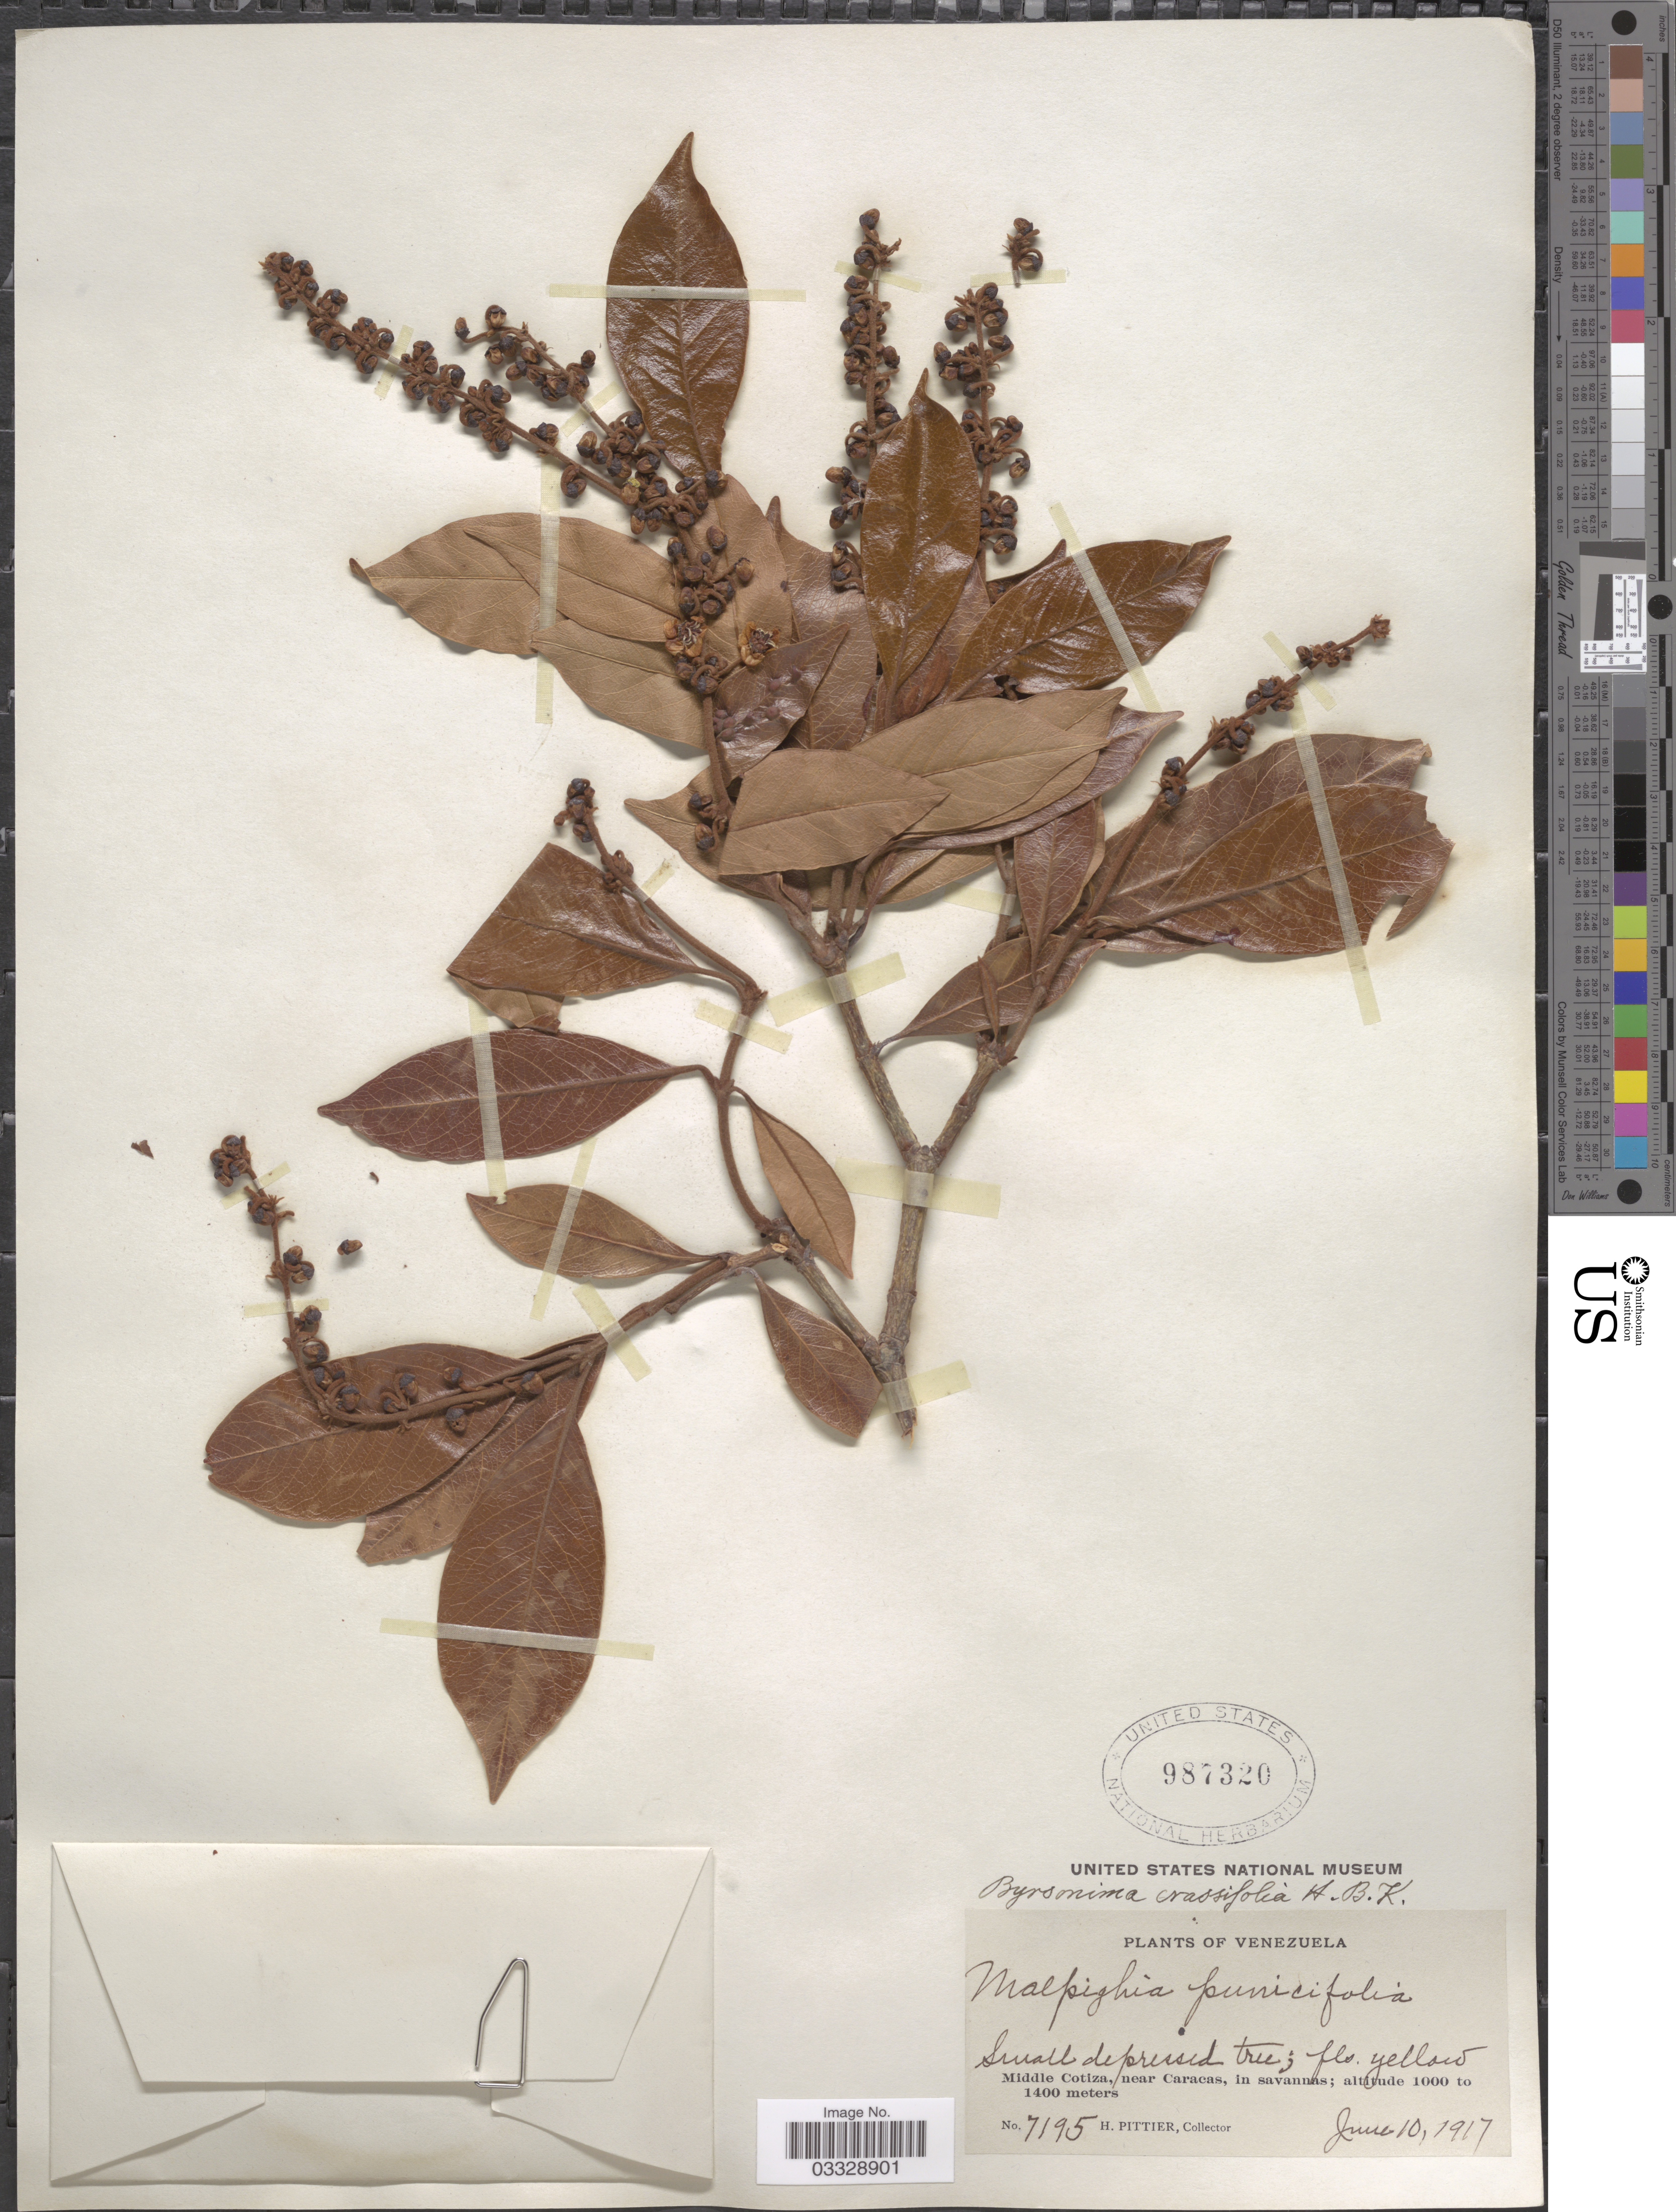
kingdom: Plantae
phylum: Tracheophyta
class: Magnoliopsida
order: Malpighiales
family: Malpighiaceae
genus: Byrsonima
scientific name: Byrsonima crassifolia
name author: (L.) Kunth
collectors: H. F. Pittier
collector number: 7195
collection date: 1917-06-10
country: Venezuela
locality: Middle Cotiza, near Caracas.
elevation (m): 1000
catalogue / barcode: US 987320